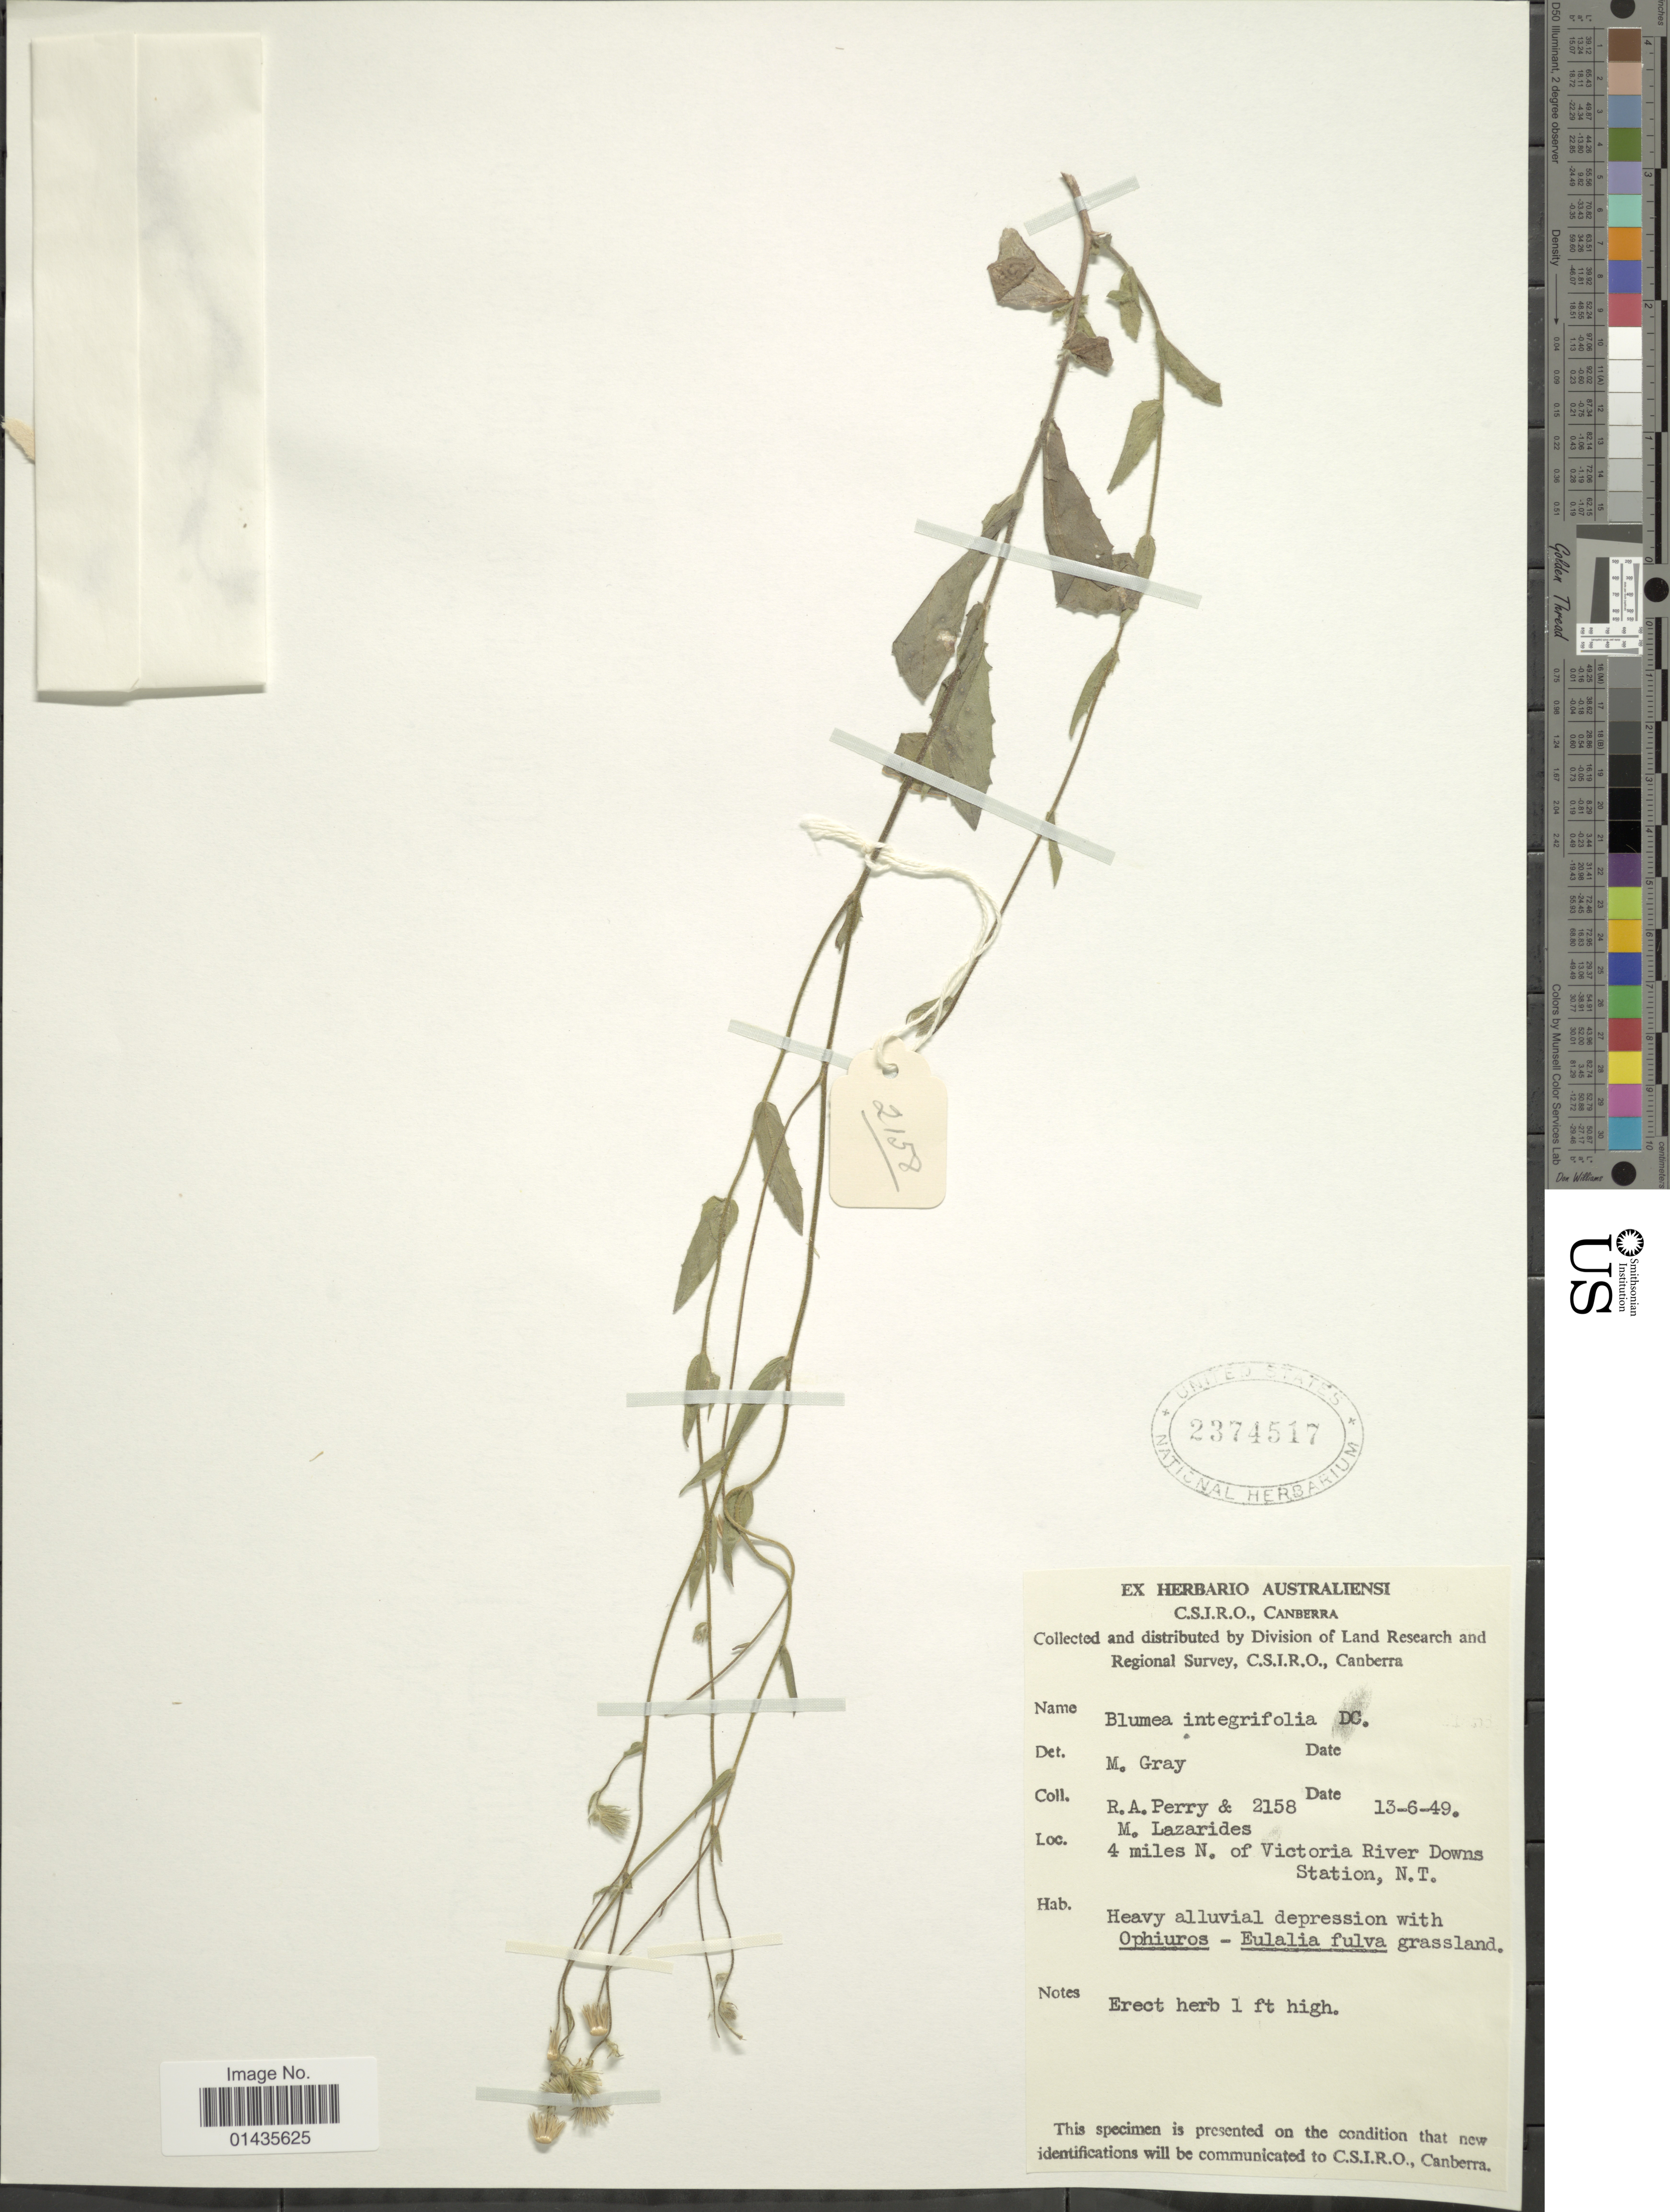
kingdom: Plantae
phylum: Tracheophyta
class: Magnoliopsida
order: Asterales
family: Asteraceae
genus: Blumea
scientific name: Blumea integrifolia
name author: DC.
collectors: Perry, R. A. & M. Lazarides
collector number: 2158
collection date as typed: Transcribed d/m/y: 13/6/49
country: Australia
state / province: Northern Territory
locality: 4 miles N of Victoria River Downs Station,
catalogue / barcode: US 2374517